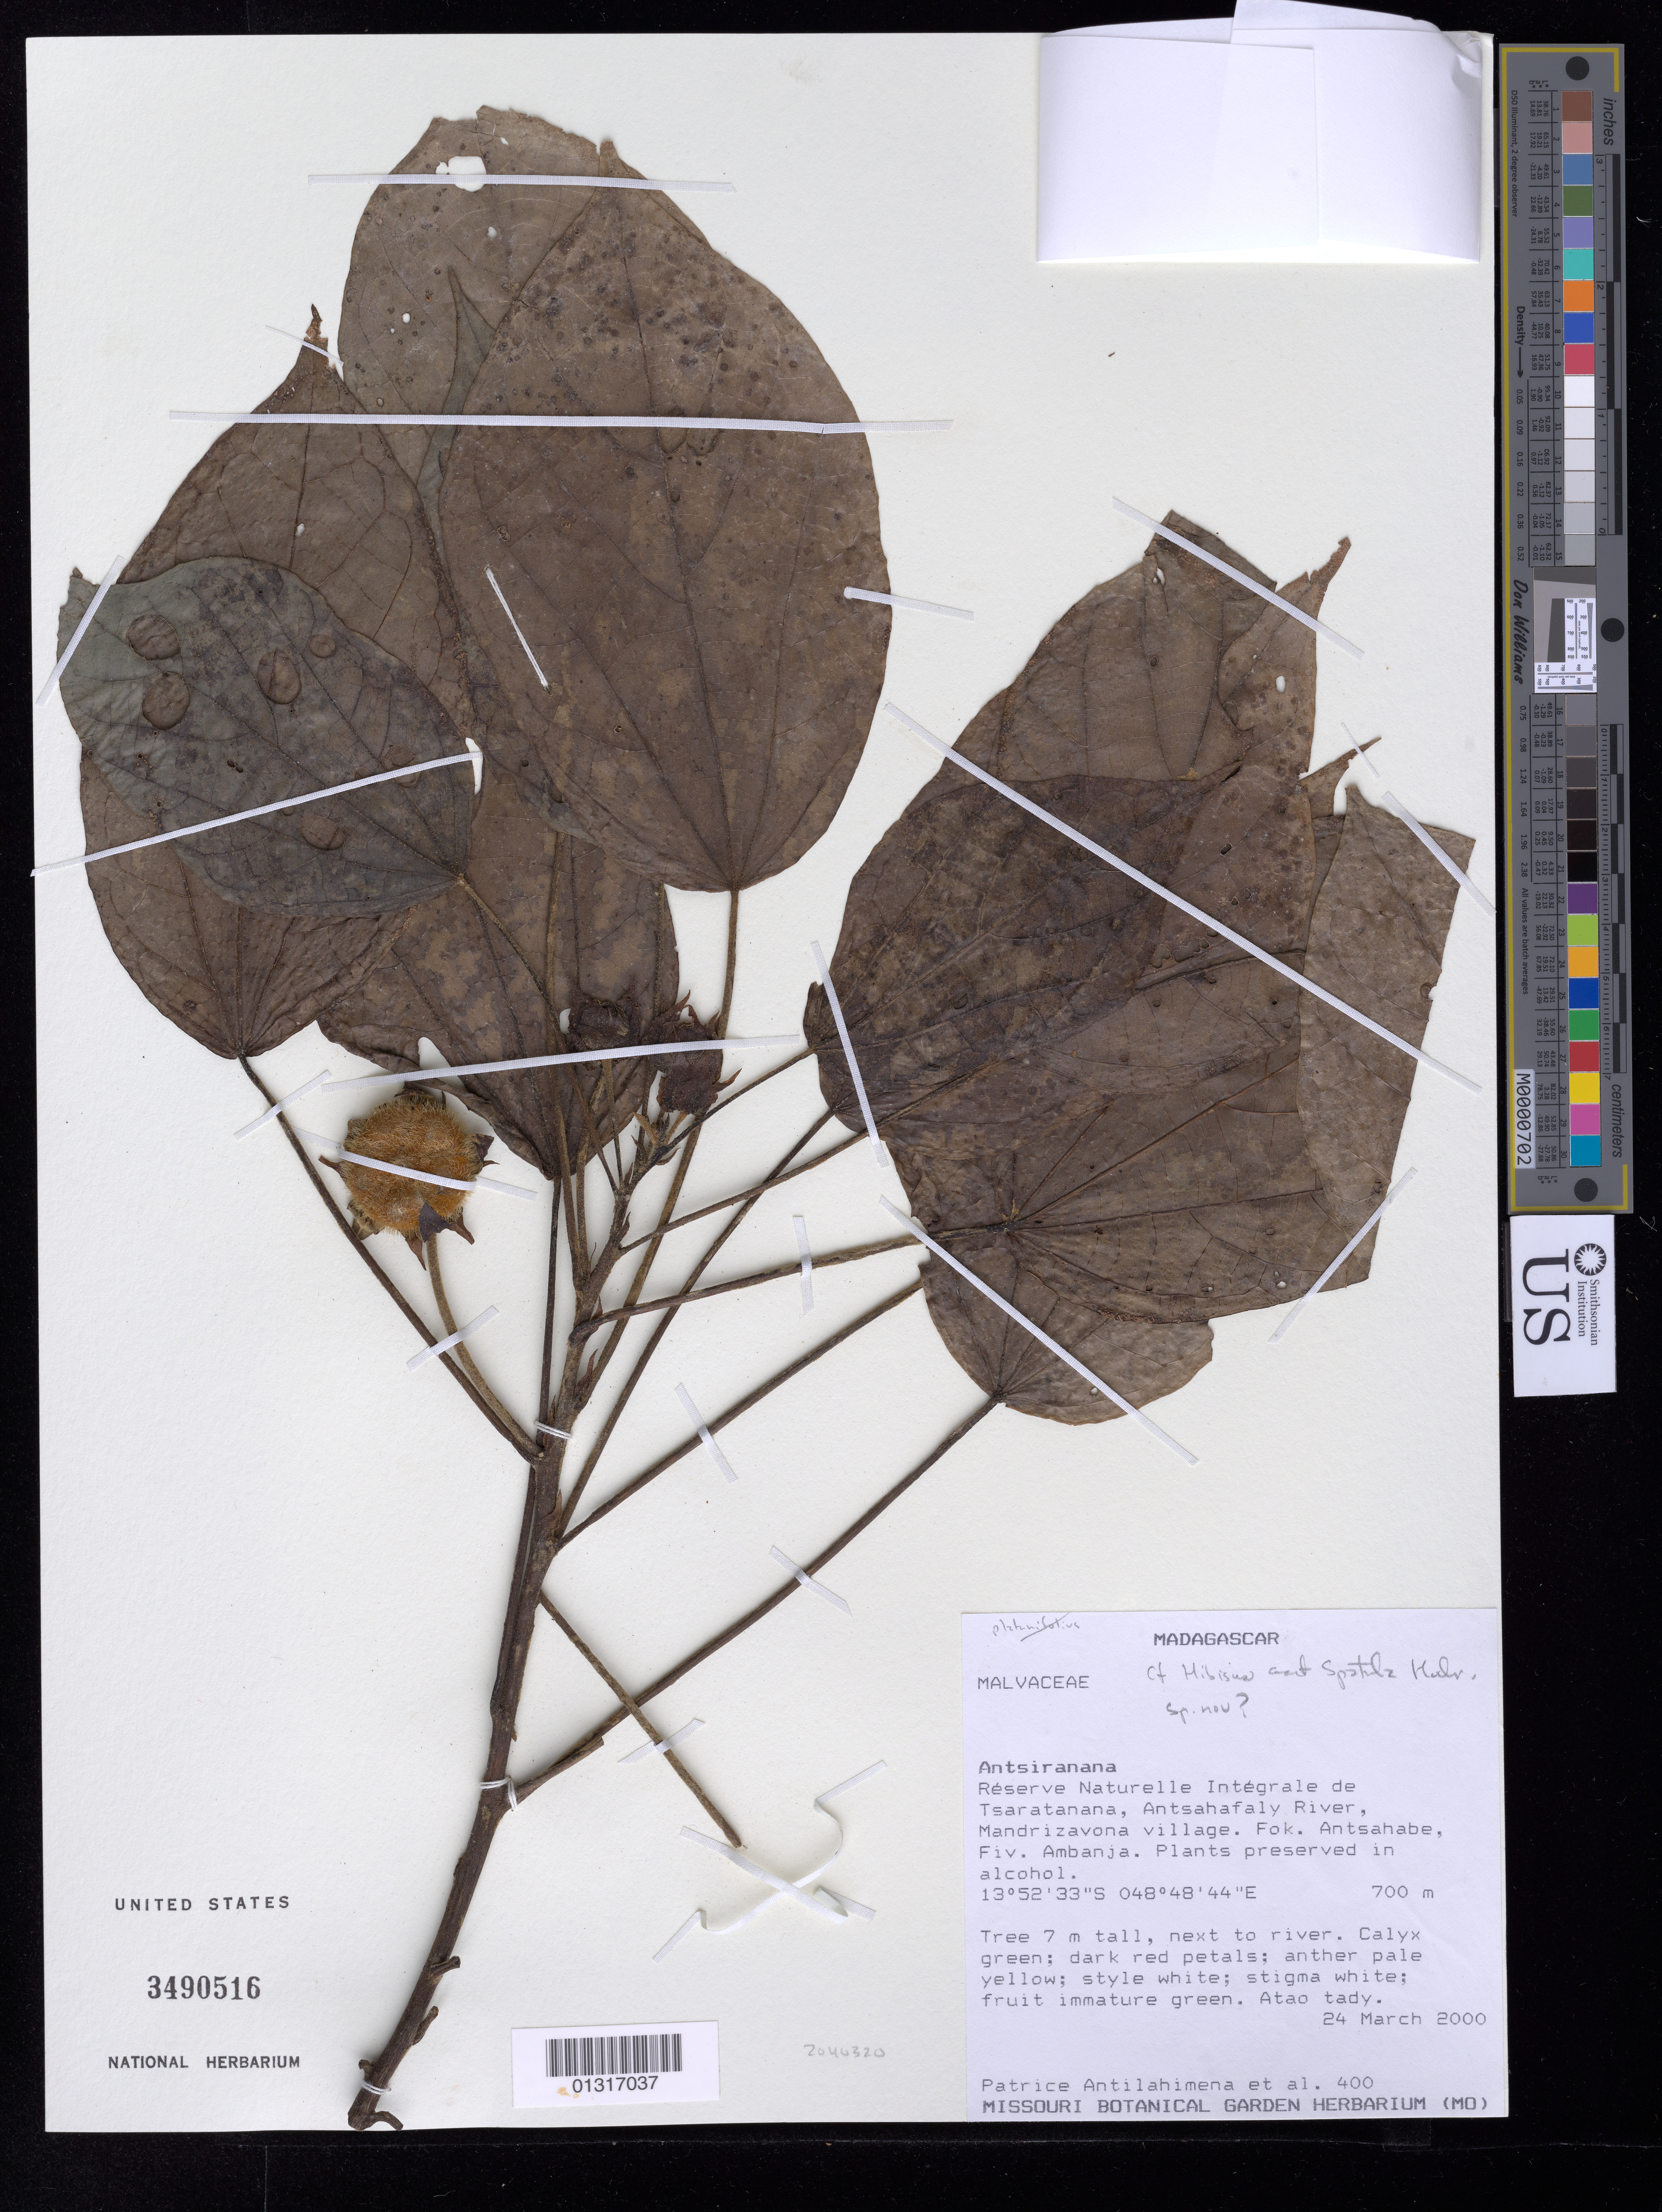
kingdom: Plantae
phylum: Tracheophyta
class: Magnoliopsida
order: Malvales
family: Malvaceae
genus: Hibiscus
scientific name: Hibiscus x sp.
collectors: P. Antilahimena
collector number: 400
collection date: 2000-03-24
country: Madagascar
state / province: Diana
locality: Antsiranana. Réserve Naturelle Intégrale de Tsaratanana, Antsahafaly River. Fok. Antsahabe, Fiv. Ambanja.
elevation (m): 700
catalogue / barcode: US 3490516